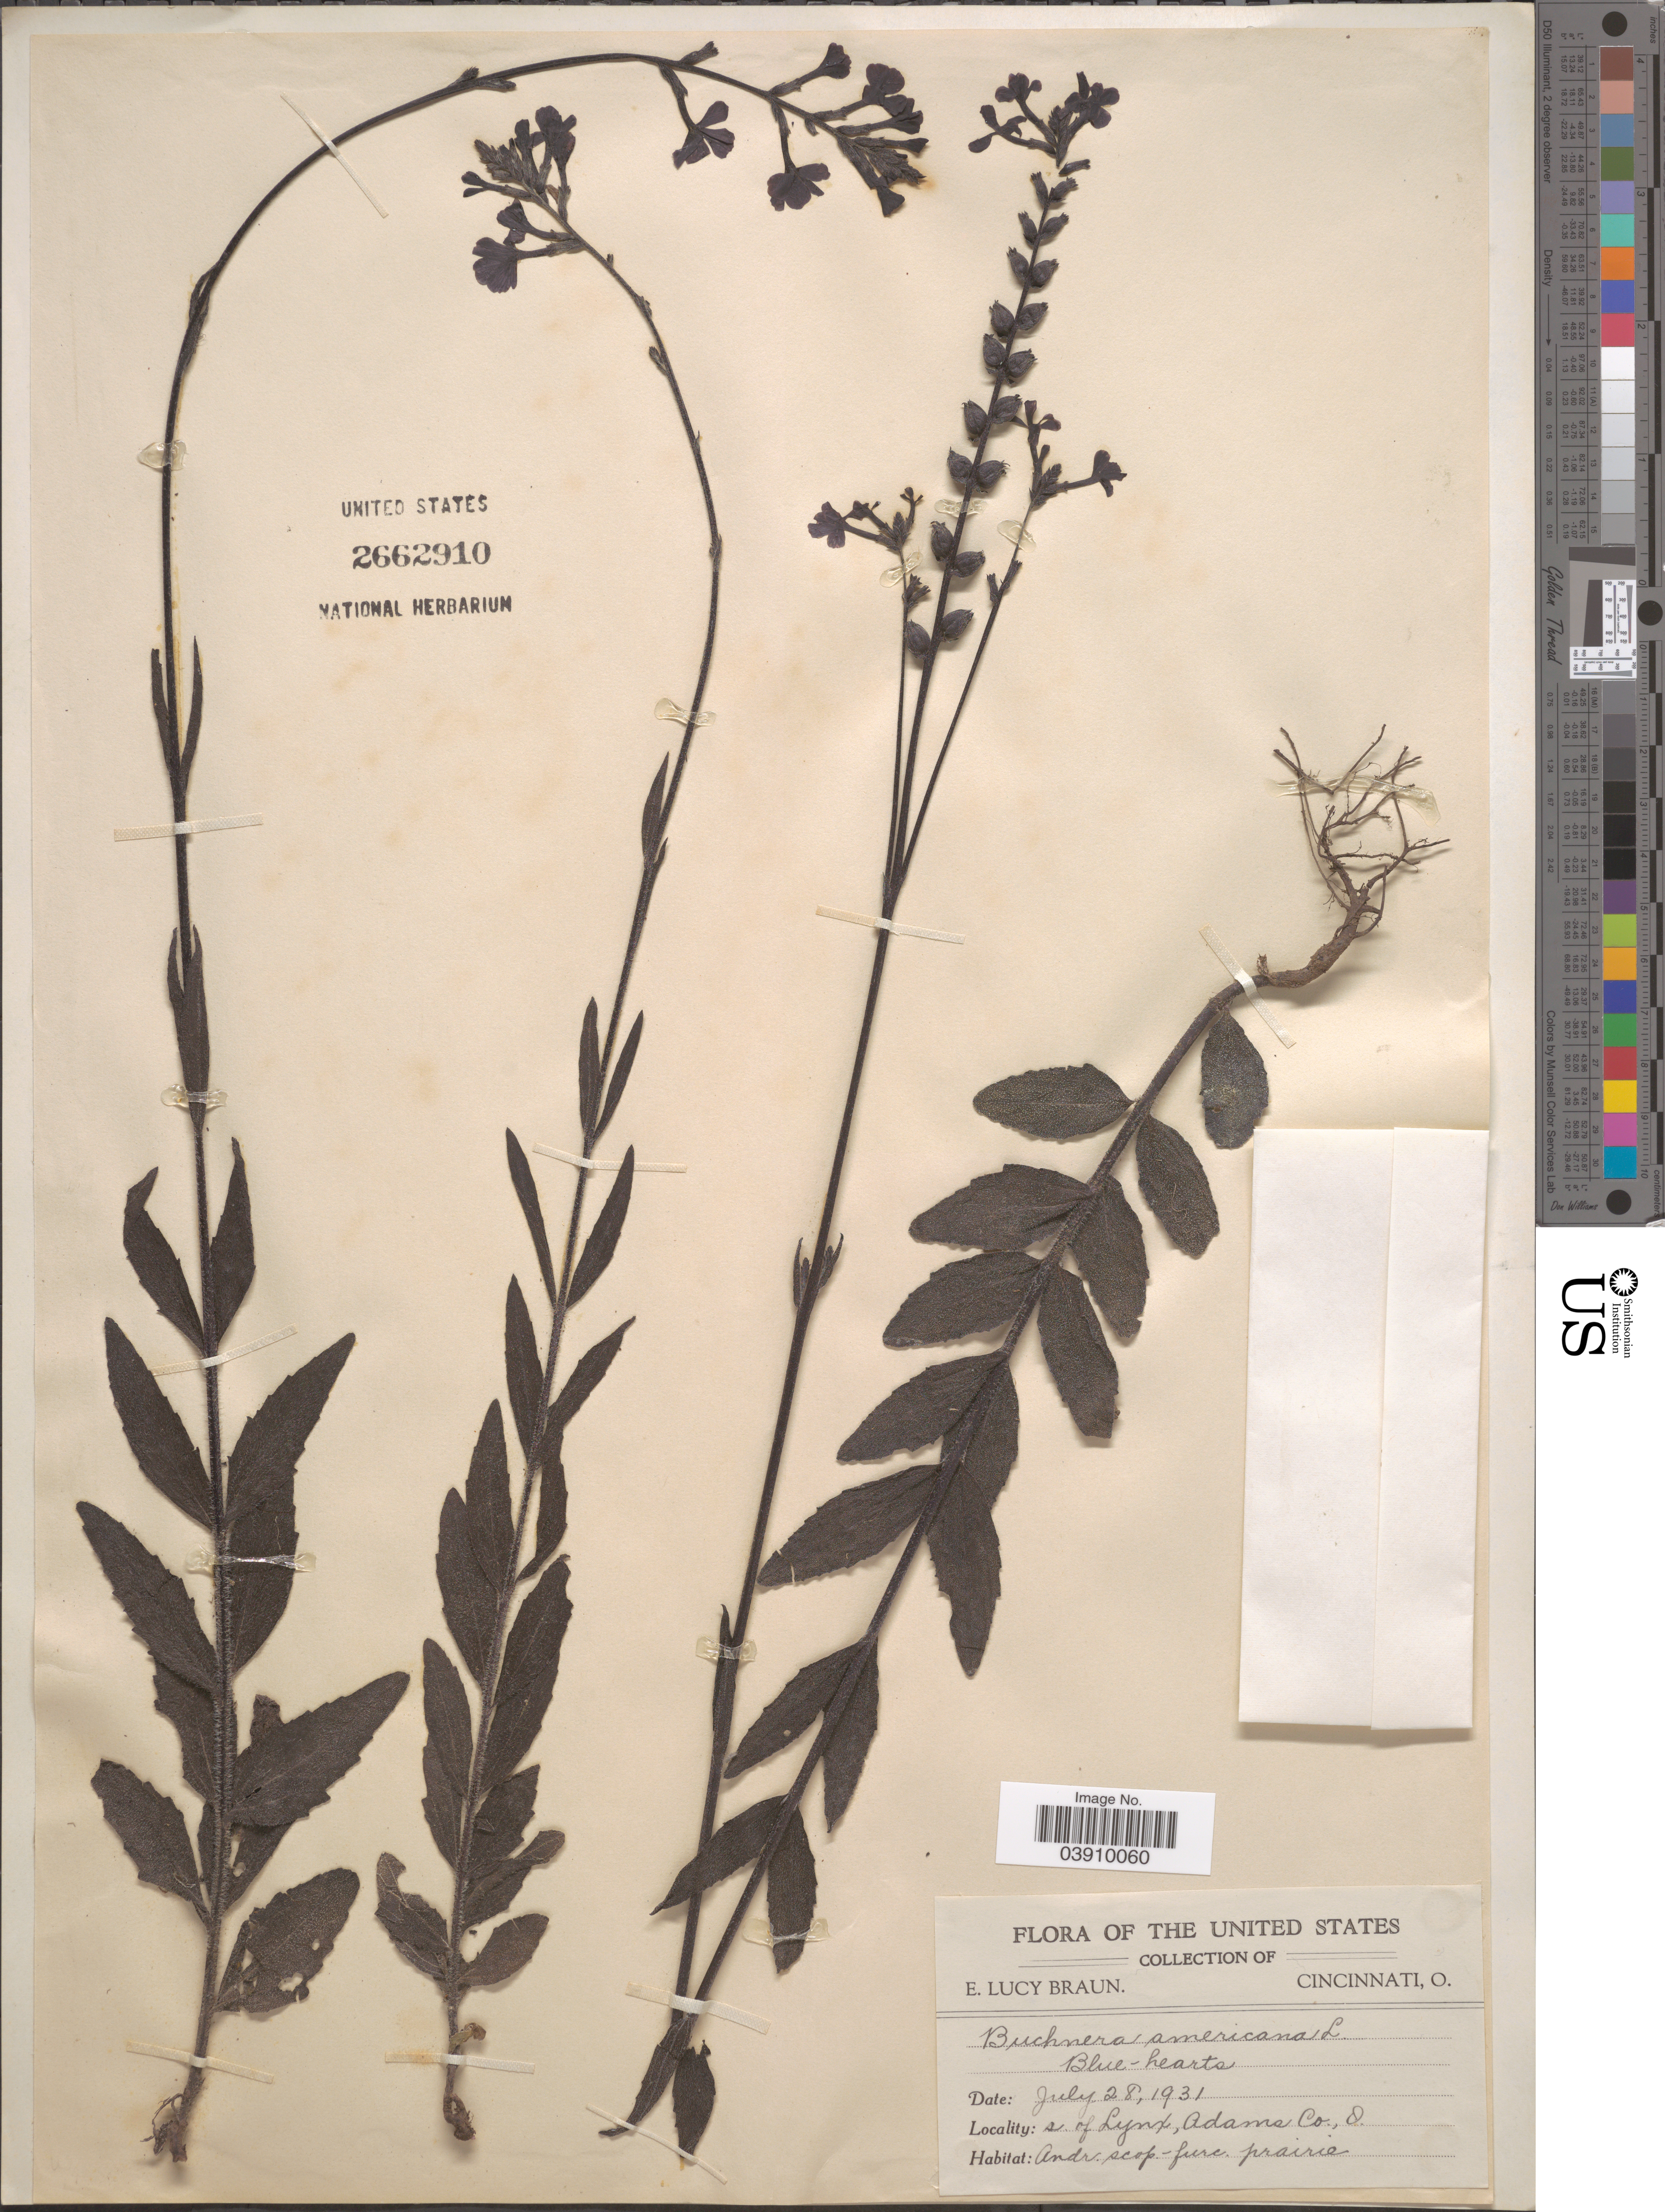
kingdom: Plantae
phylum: Tracheophyta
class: Magnoliopsida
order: Lamiales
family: Orobanchaceae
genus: Buchnera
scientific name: Buchnera americana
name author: L.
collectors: E. L. Braun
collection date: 1931-07-28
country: United States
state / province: Ohio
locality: S. of Lynx, Adams Co.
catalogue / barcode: US 2662910